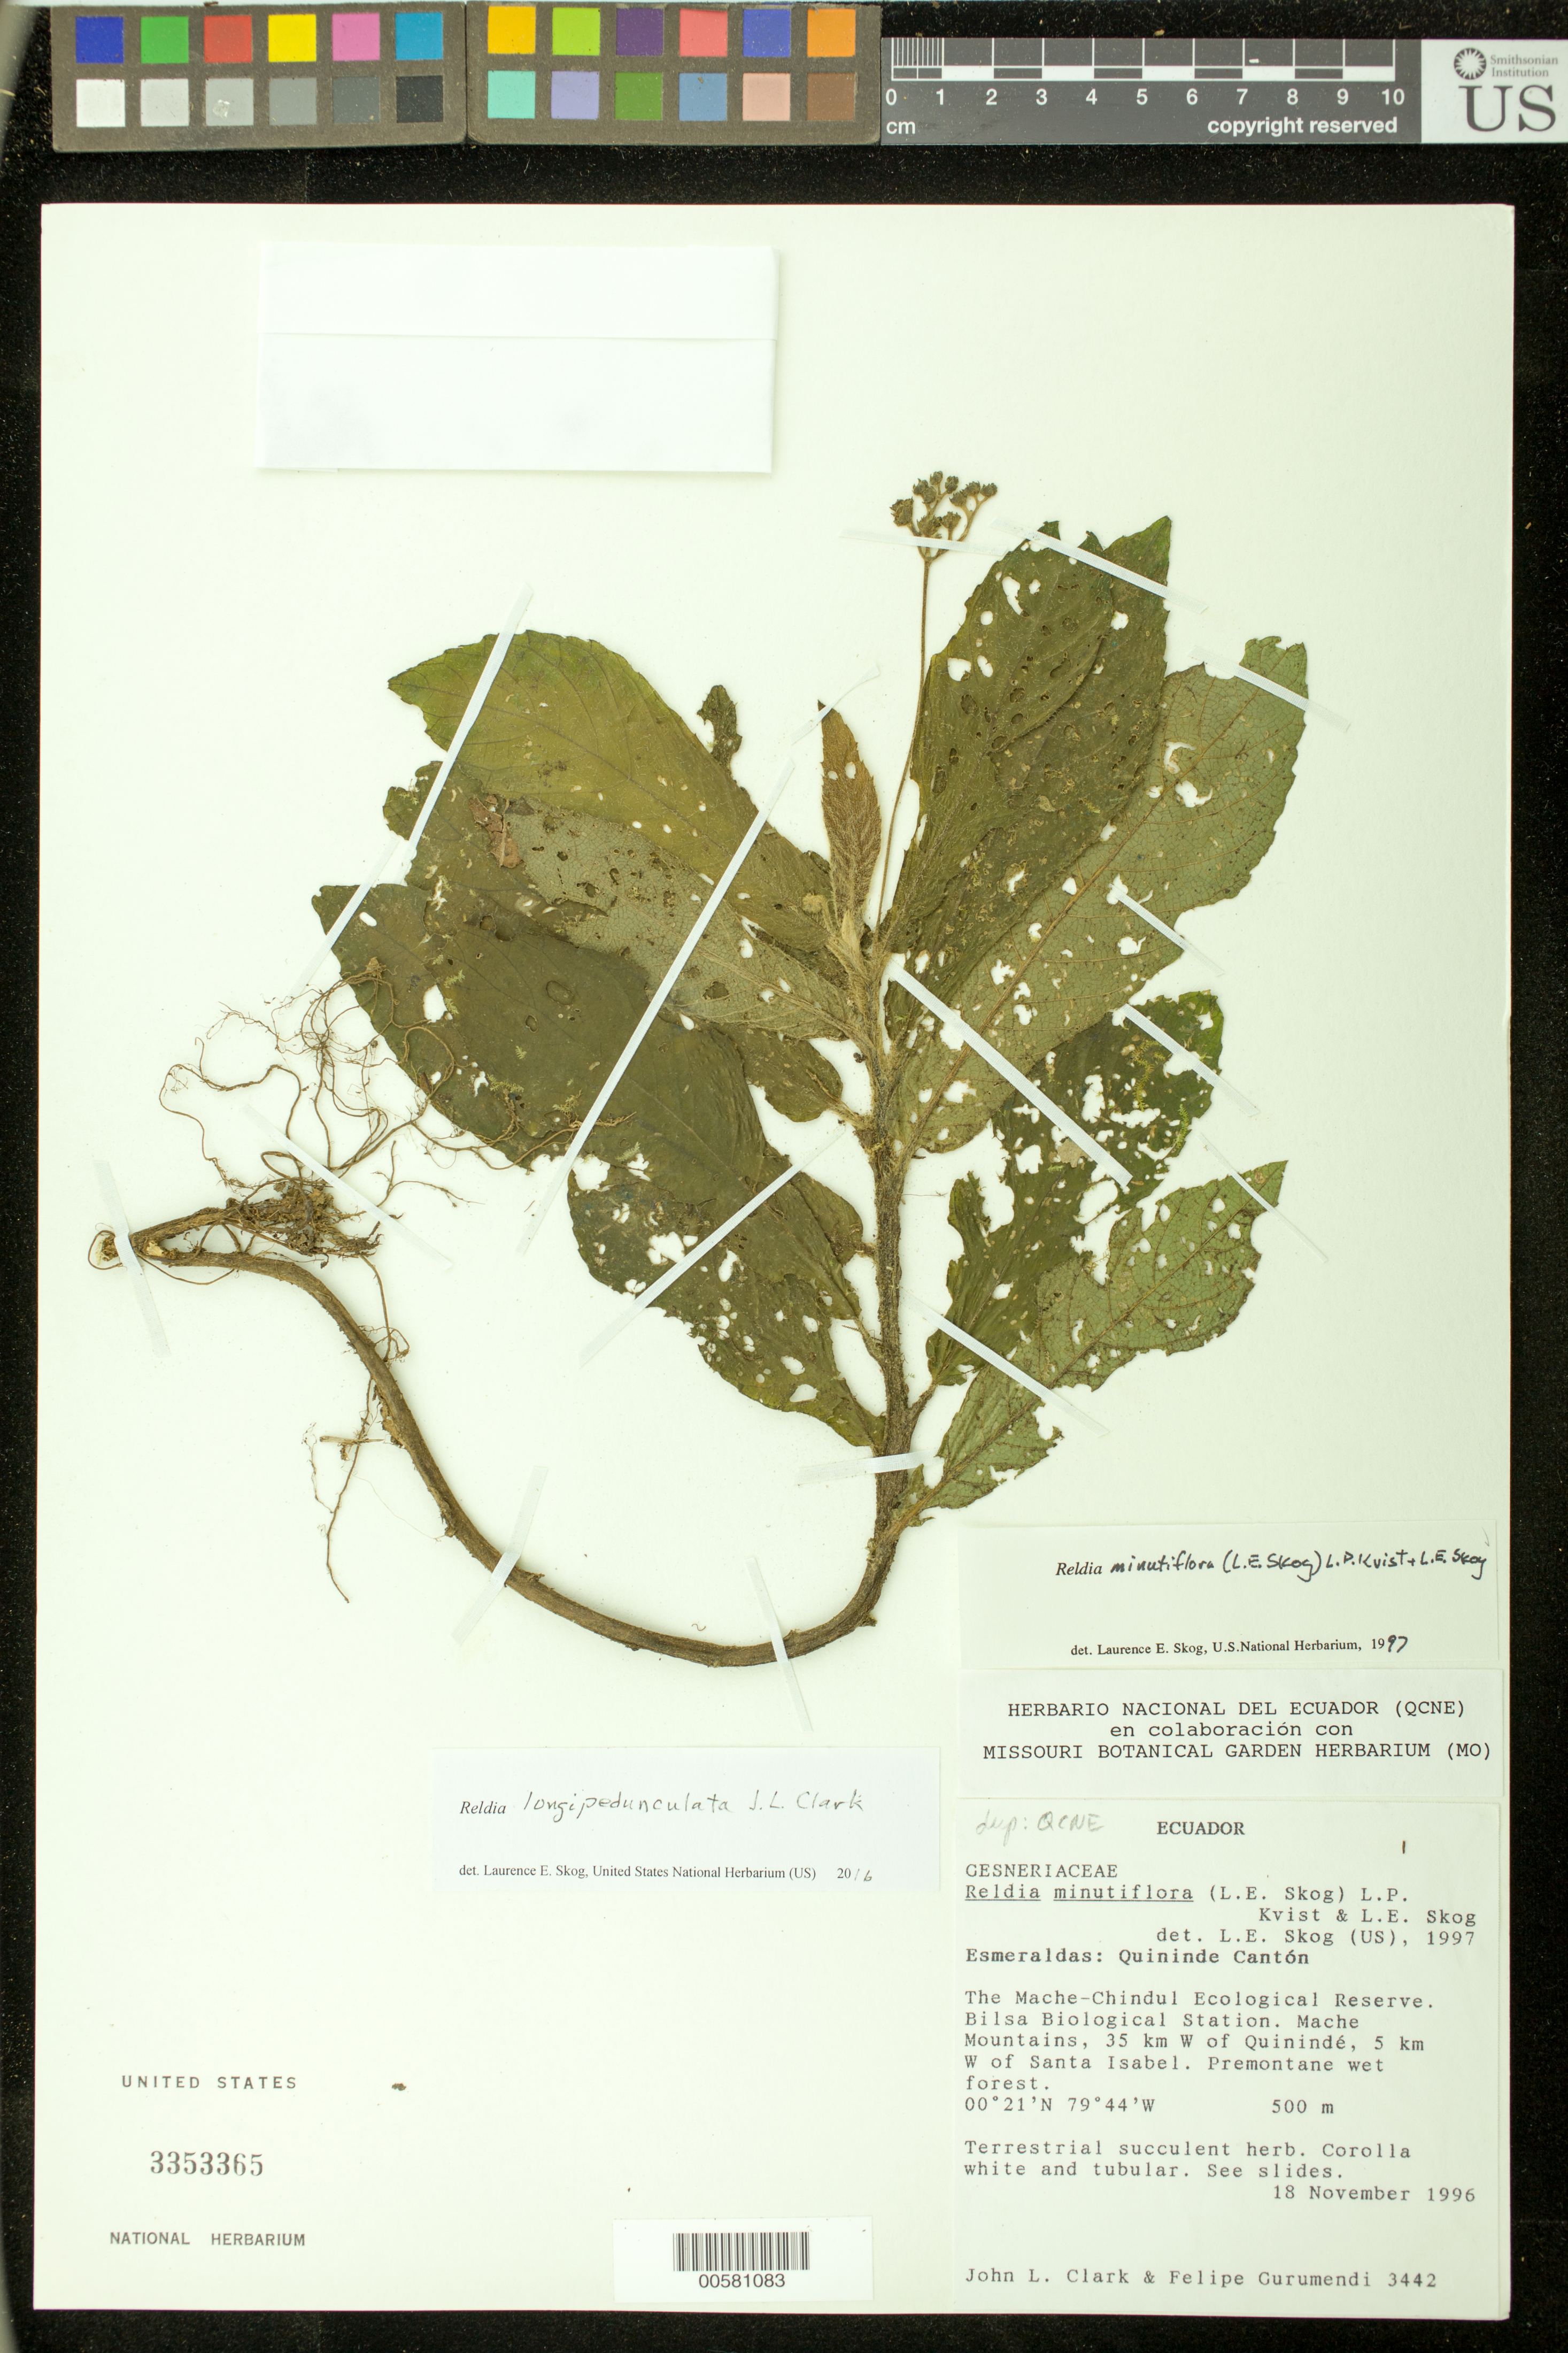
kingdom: Plantae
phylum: Tracheophyta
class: Magnoliopsida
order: Lamiales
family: Gesneriaceae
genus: Reldia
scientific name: Reldia longipedunculata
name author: J.L. Clark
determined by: Skog, Laurence E.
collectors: J. L. Clark & F. Gurumendí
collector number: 3442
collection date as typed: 18 Nov 1996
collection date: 1996-11-18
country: Ecuador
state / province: Esmeraldas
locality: Quininde Cantón. Mache-Chindul Ecological Reserva, Bilsa Biological Station, Mache Mountains, 35 km W of Quinindé, 5 km W of Santa Isabel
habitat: Premontane wet forest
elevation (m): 500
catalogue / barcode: US 3353365